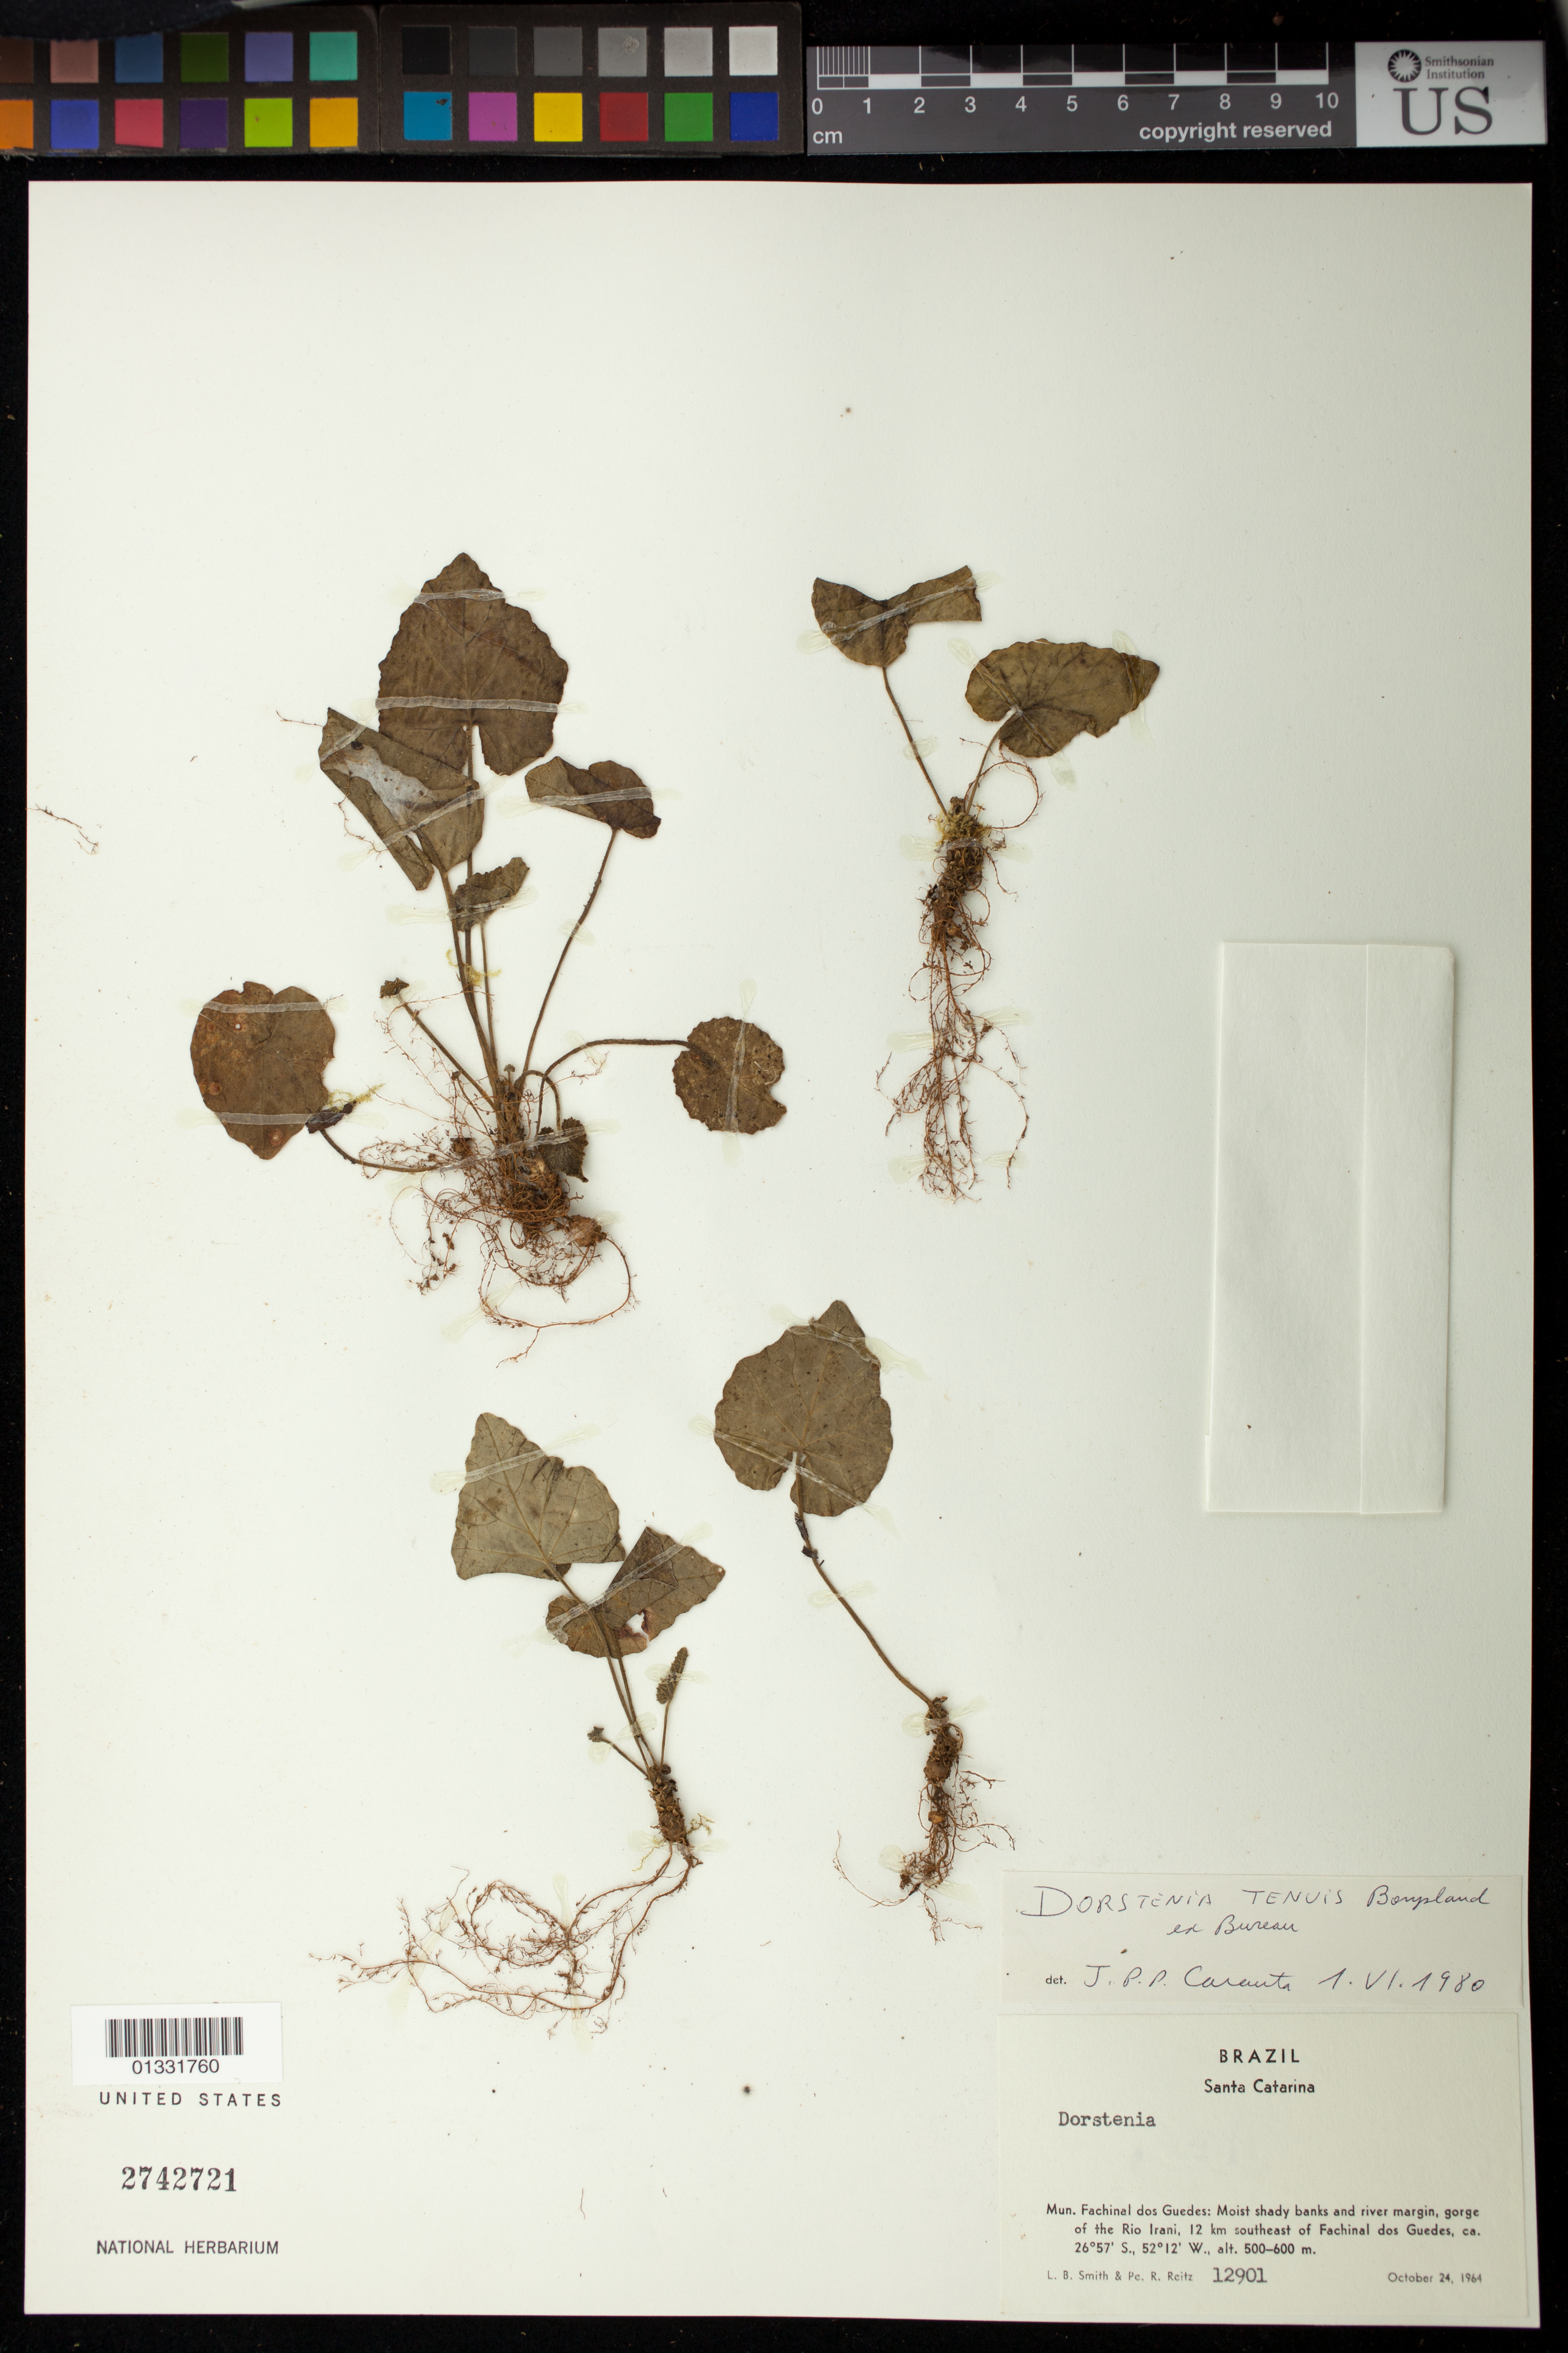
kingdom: Plantae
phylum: Tracheophyta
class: Magnoliopsida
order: Rosales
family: Moraceae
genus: Dorstenia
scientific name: Dorstenia tenuis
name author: Bonpl. ex Bureau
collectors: L. Smith & R. Reitz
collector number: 12901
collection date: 1964-10-24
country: Brazil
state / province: Santa Catarina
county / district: Faxinal dos Guedes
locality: Moist shady banks and river margin, gorge of the Rio Irani, 12 km southeast of Faxinal dos Guedes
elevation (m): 500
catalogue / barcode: US 2742721